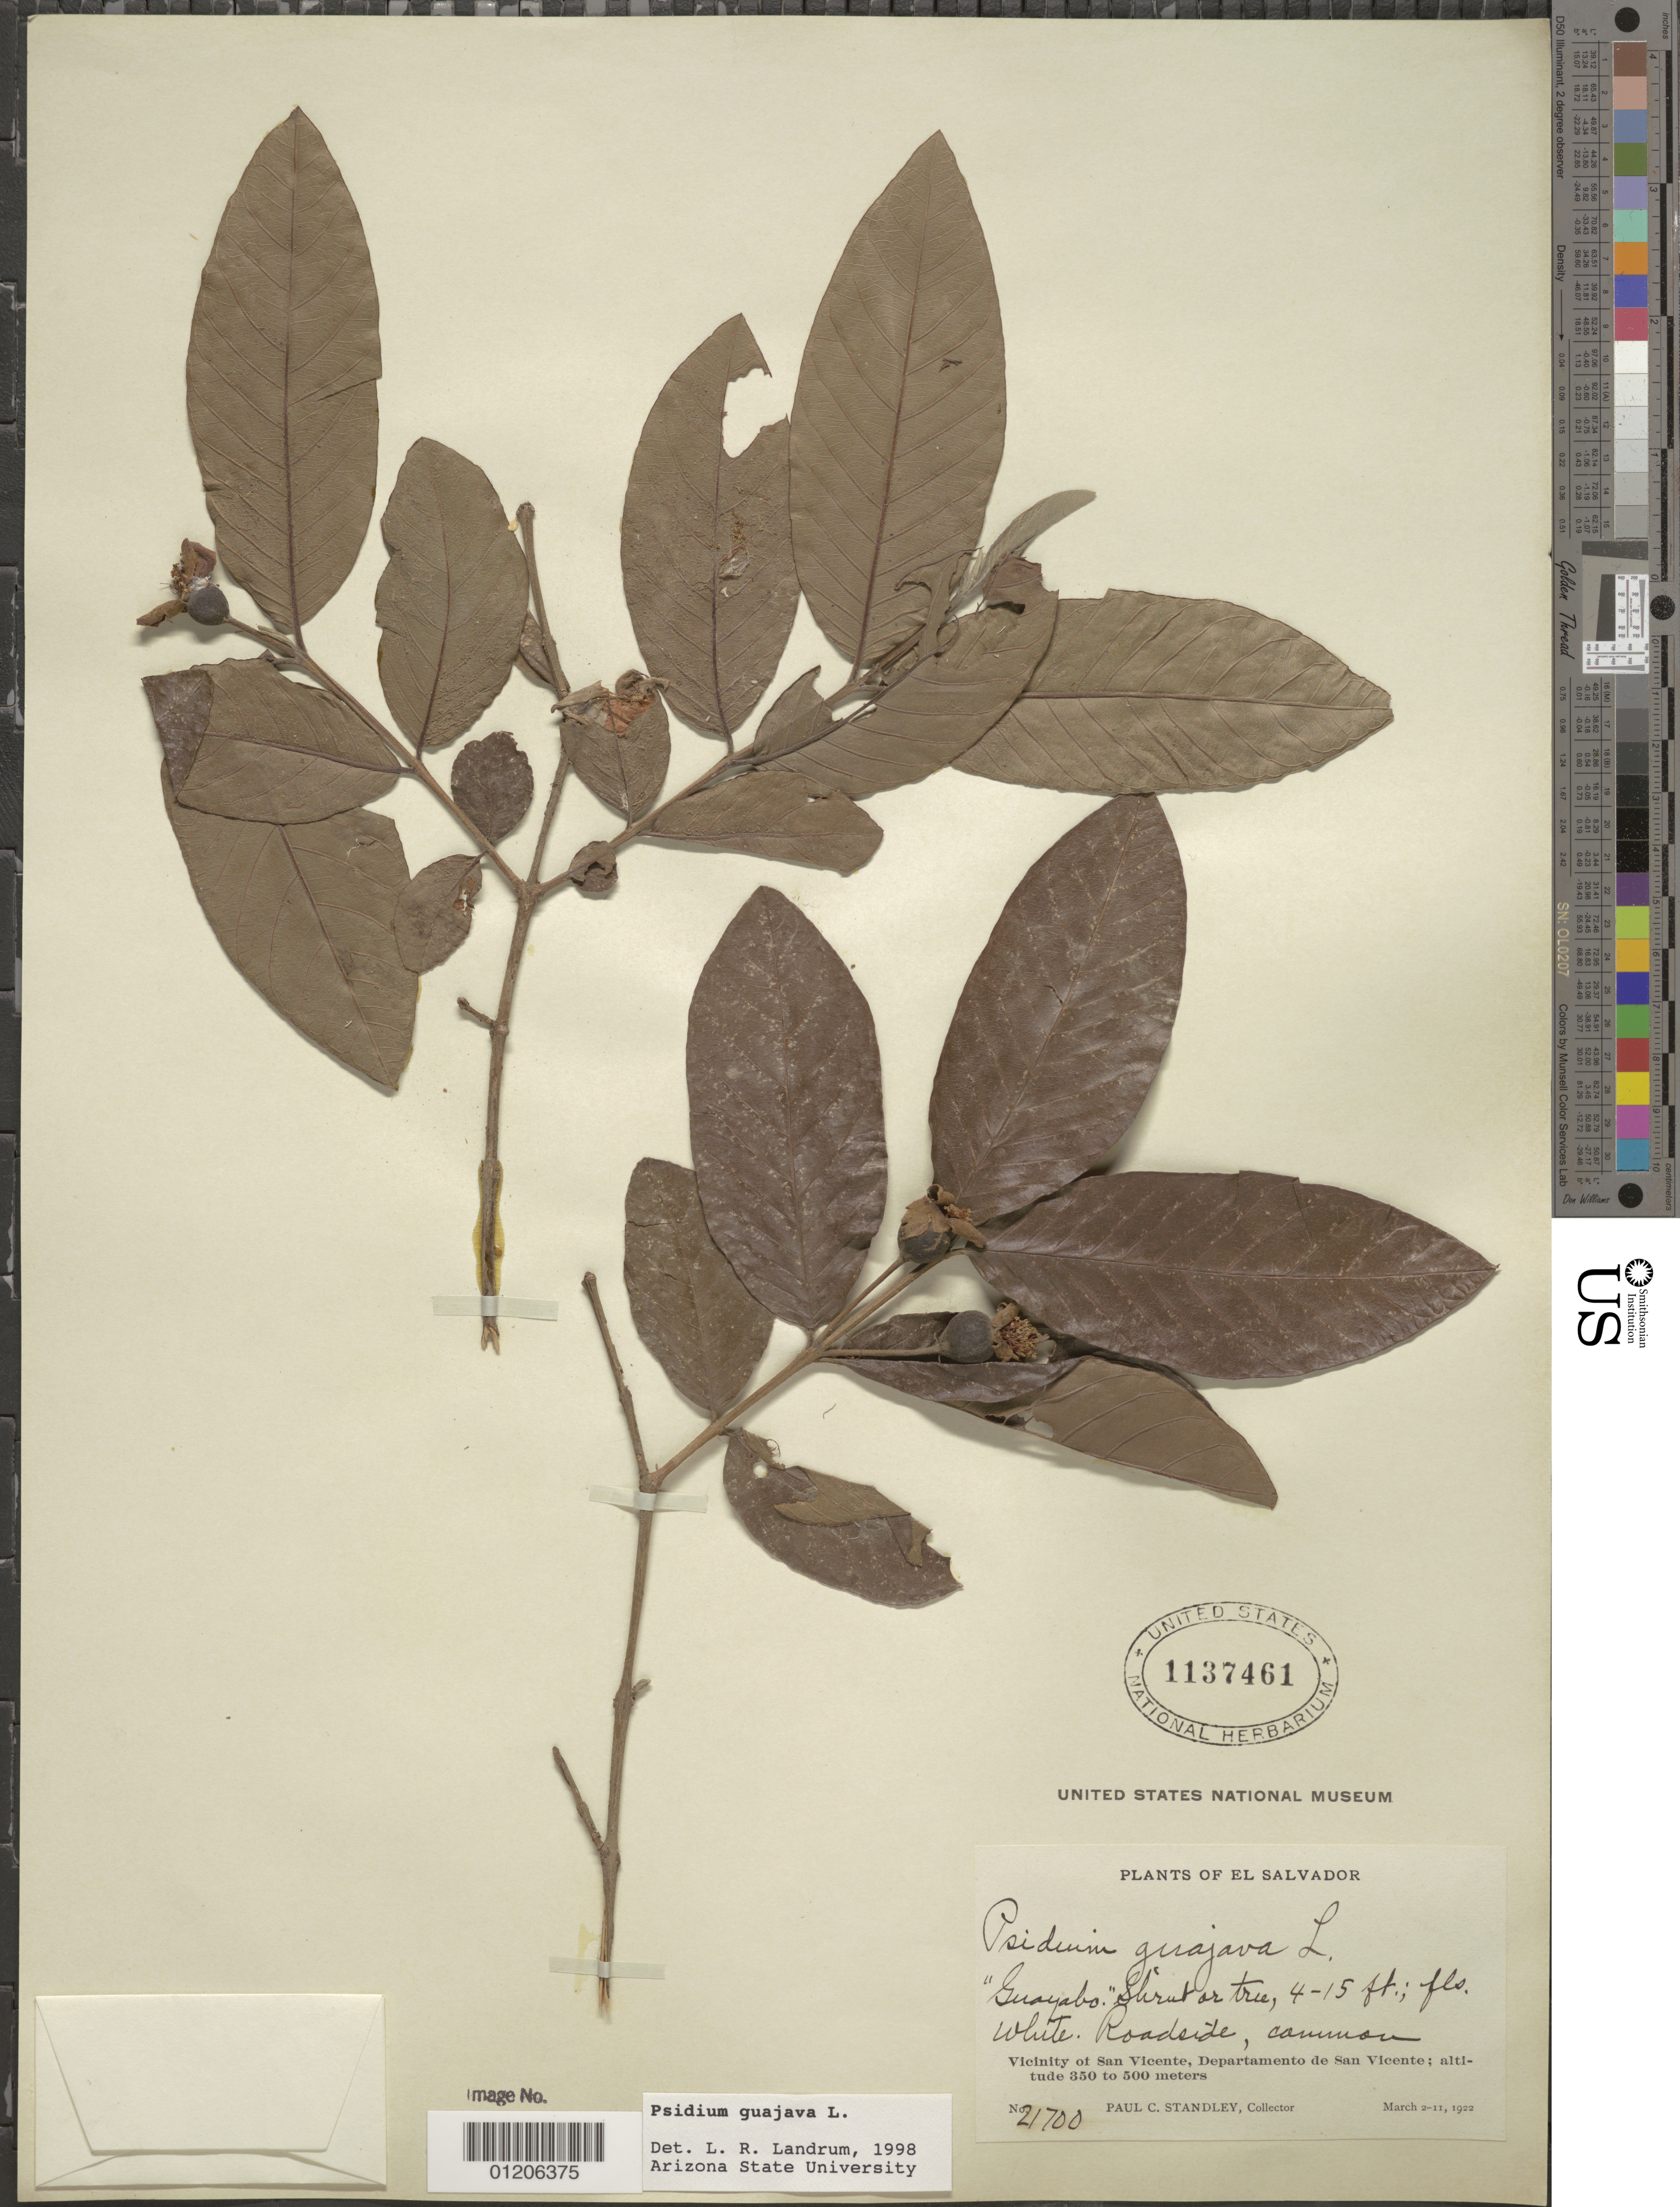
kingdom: Plantae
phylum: Tracheophyta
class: Magnoliopsida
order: Myrtales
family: Myrtaceae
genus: Psidium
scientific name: Psidium guajava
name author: L.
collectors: P. C. Standley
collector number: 21700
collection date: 1922-03-02/1922-03-11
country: El Salvador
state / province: San Vincente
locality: Vicinity of San Vicente.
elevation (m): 350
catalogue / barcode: US 1137461